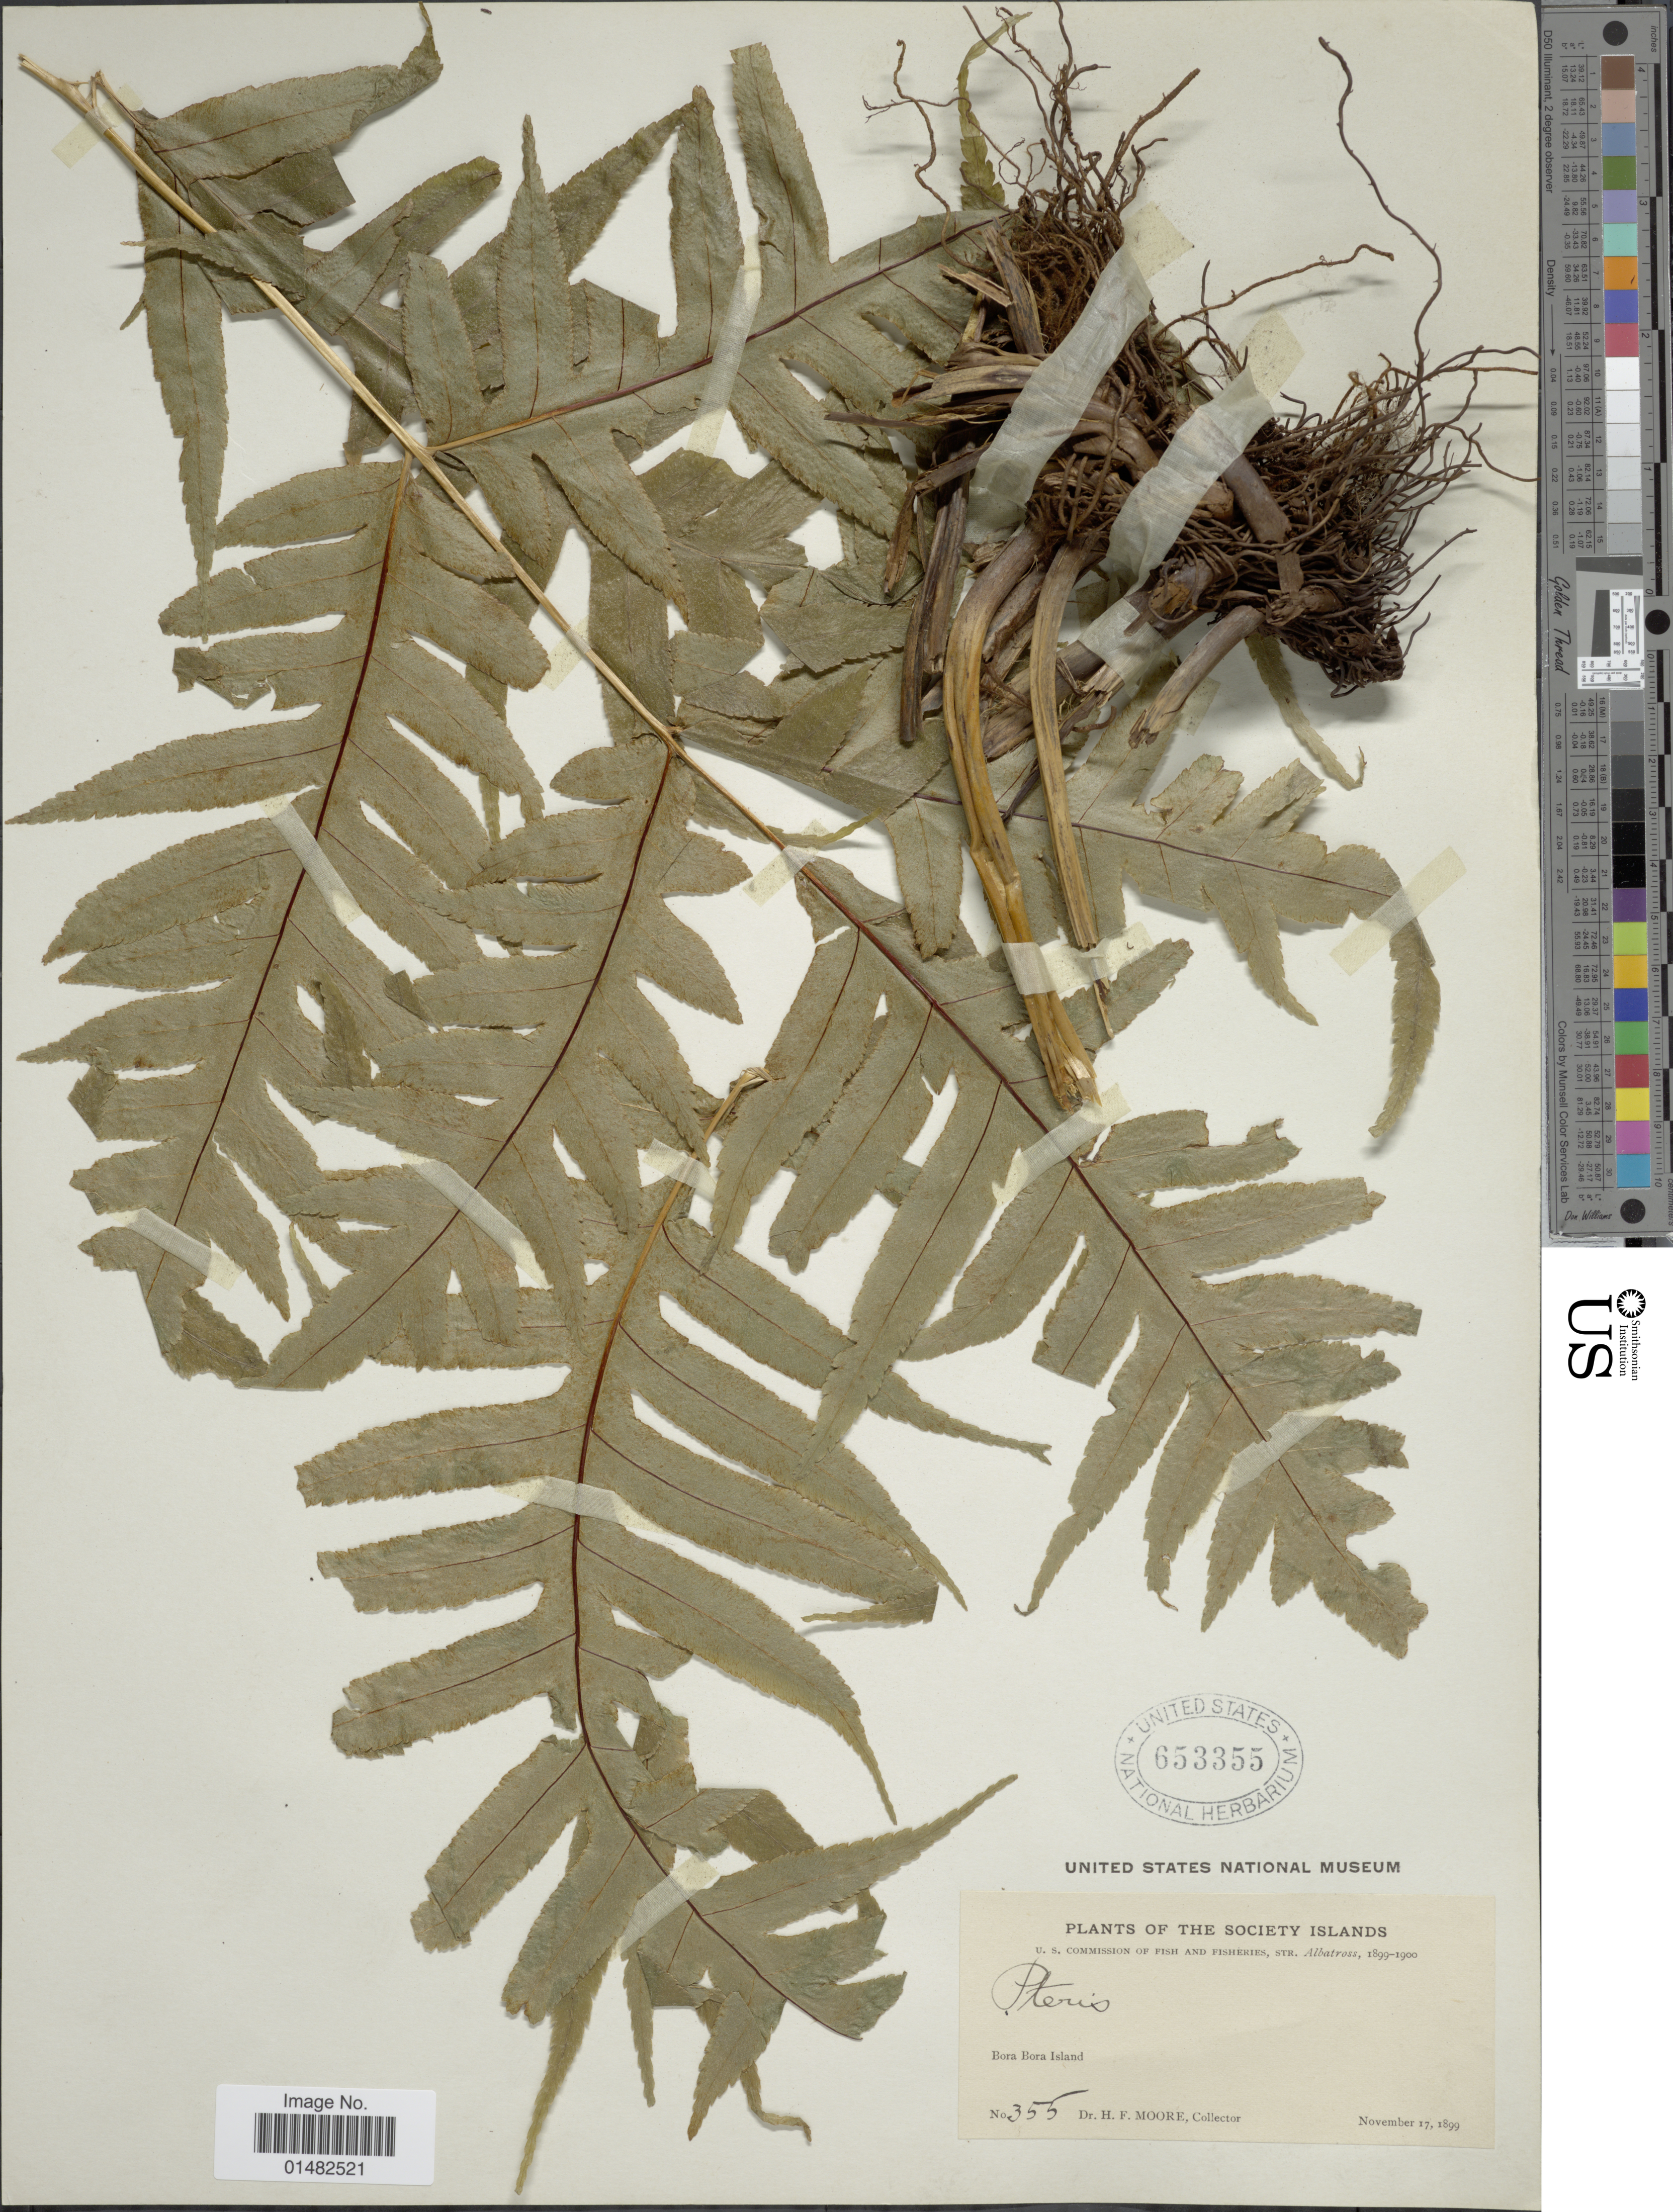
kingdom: Plantae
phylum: Tracheophyta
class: Polypodiopsida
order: Polypodiales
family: Pteridaceae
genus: Pteris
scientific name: Pteris comans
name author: G. Forst.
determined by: Florence, J.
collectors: H. F. Moore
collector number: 355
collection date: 1899-11-17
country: French Polynesia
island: Bora Bora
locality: The society Islands, Bora Bora Island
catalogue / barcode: US 6533555